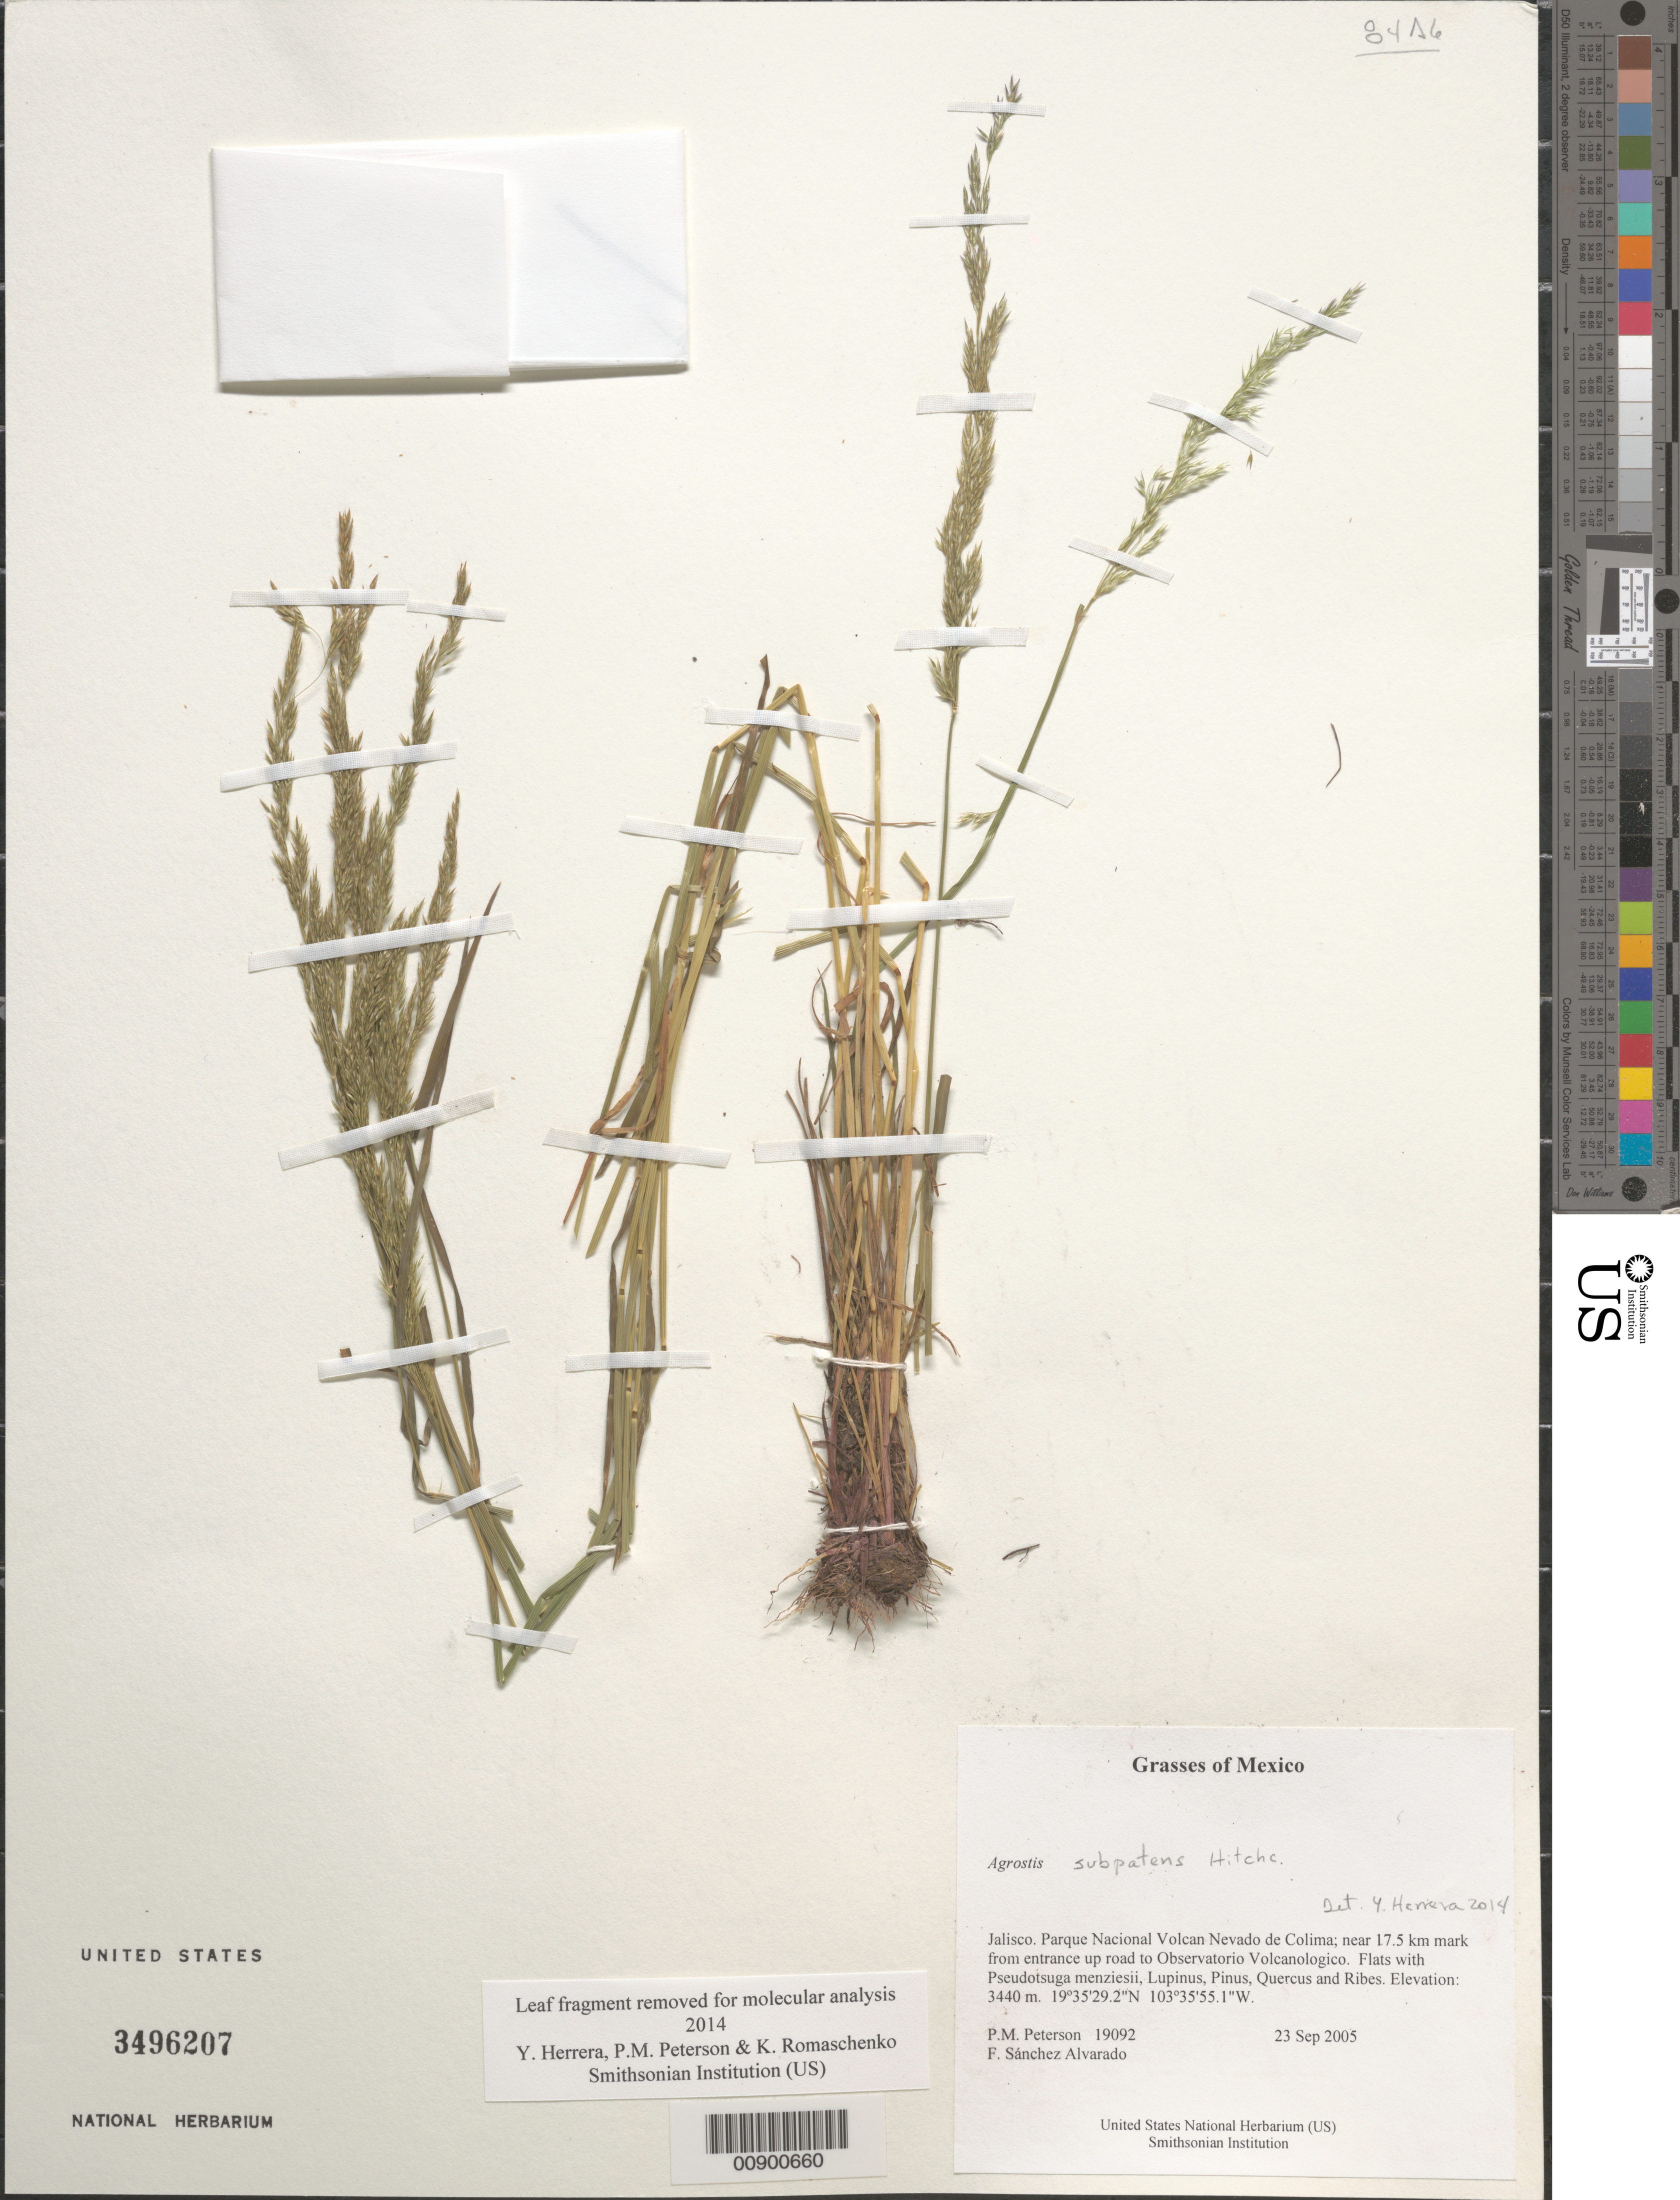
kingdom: Plantae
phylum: Tracheophyta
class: Liliopsida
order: Poales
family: Poaceae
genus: Agrostis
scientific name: Agrostis sp.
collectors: P. M. Peterson & F. Sánchez Alvarado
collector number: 19092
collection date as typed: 23 Sep 2005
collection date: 2005-09-23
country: Mexico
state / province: Jalisco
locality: Parque Nacional Volcan Nevado de Colima; near 17.5 km mark from entrance up road to Observatorio Volcanologico. Flats with Pseudotsuga menziesii, Lupinus, Pinus, Quercus and Ribes.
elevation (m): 3440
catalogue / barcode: US 3496207